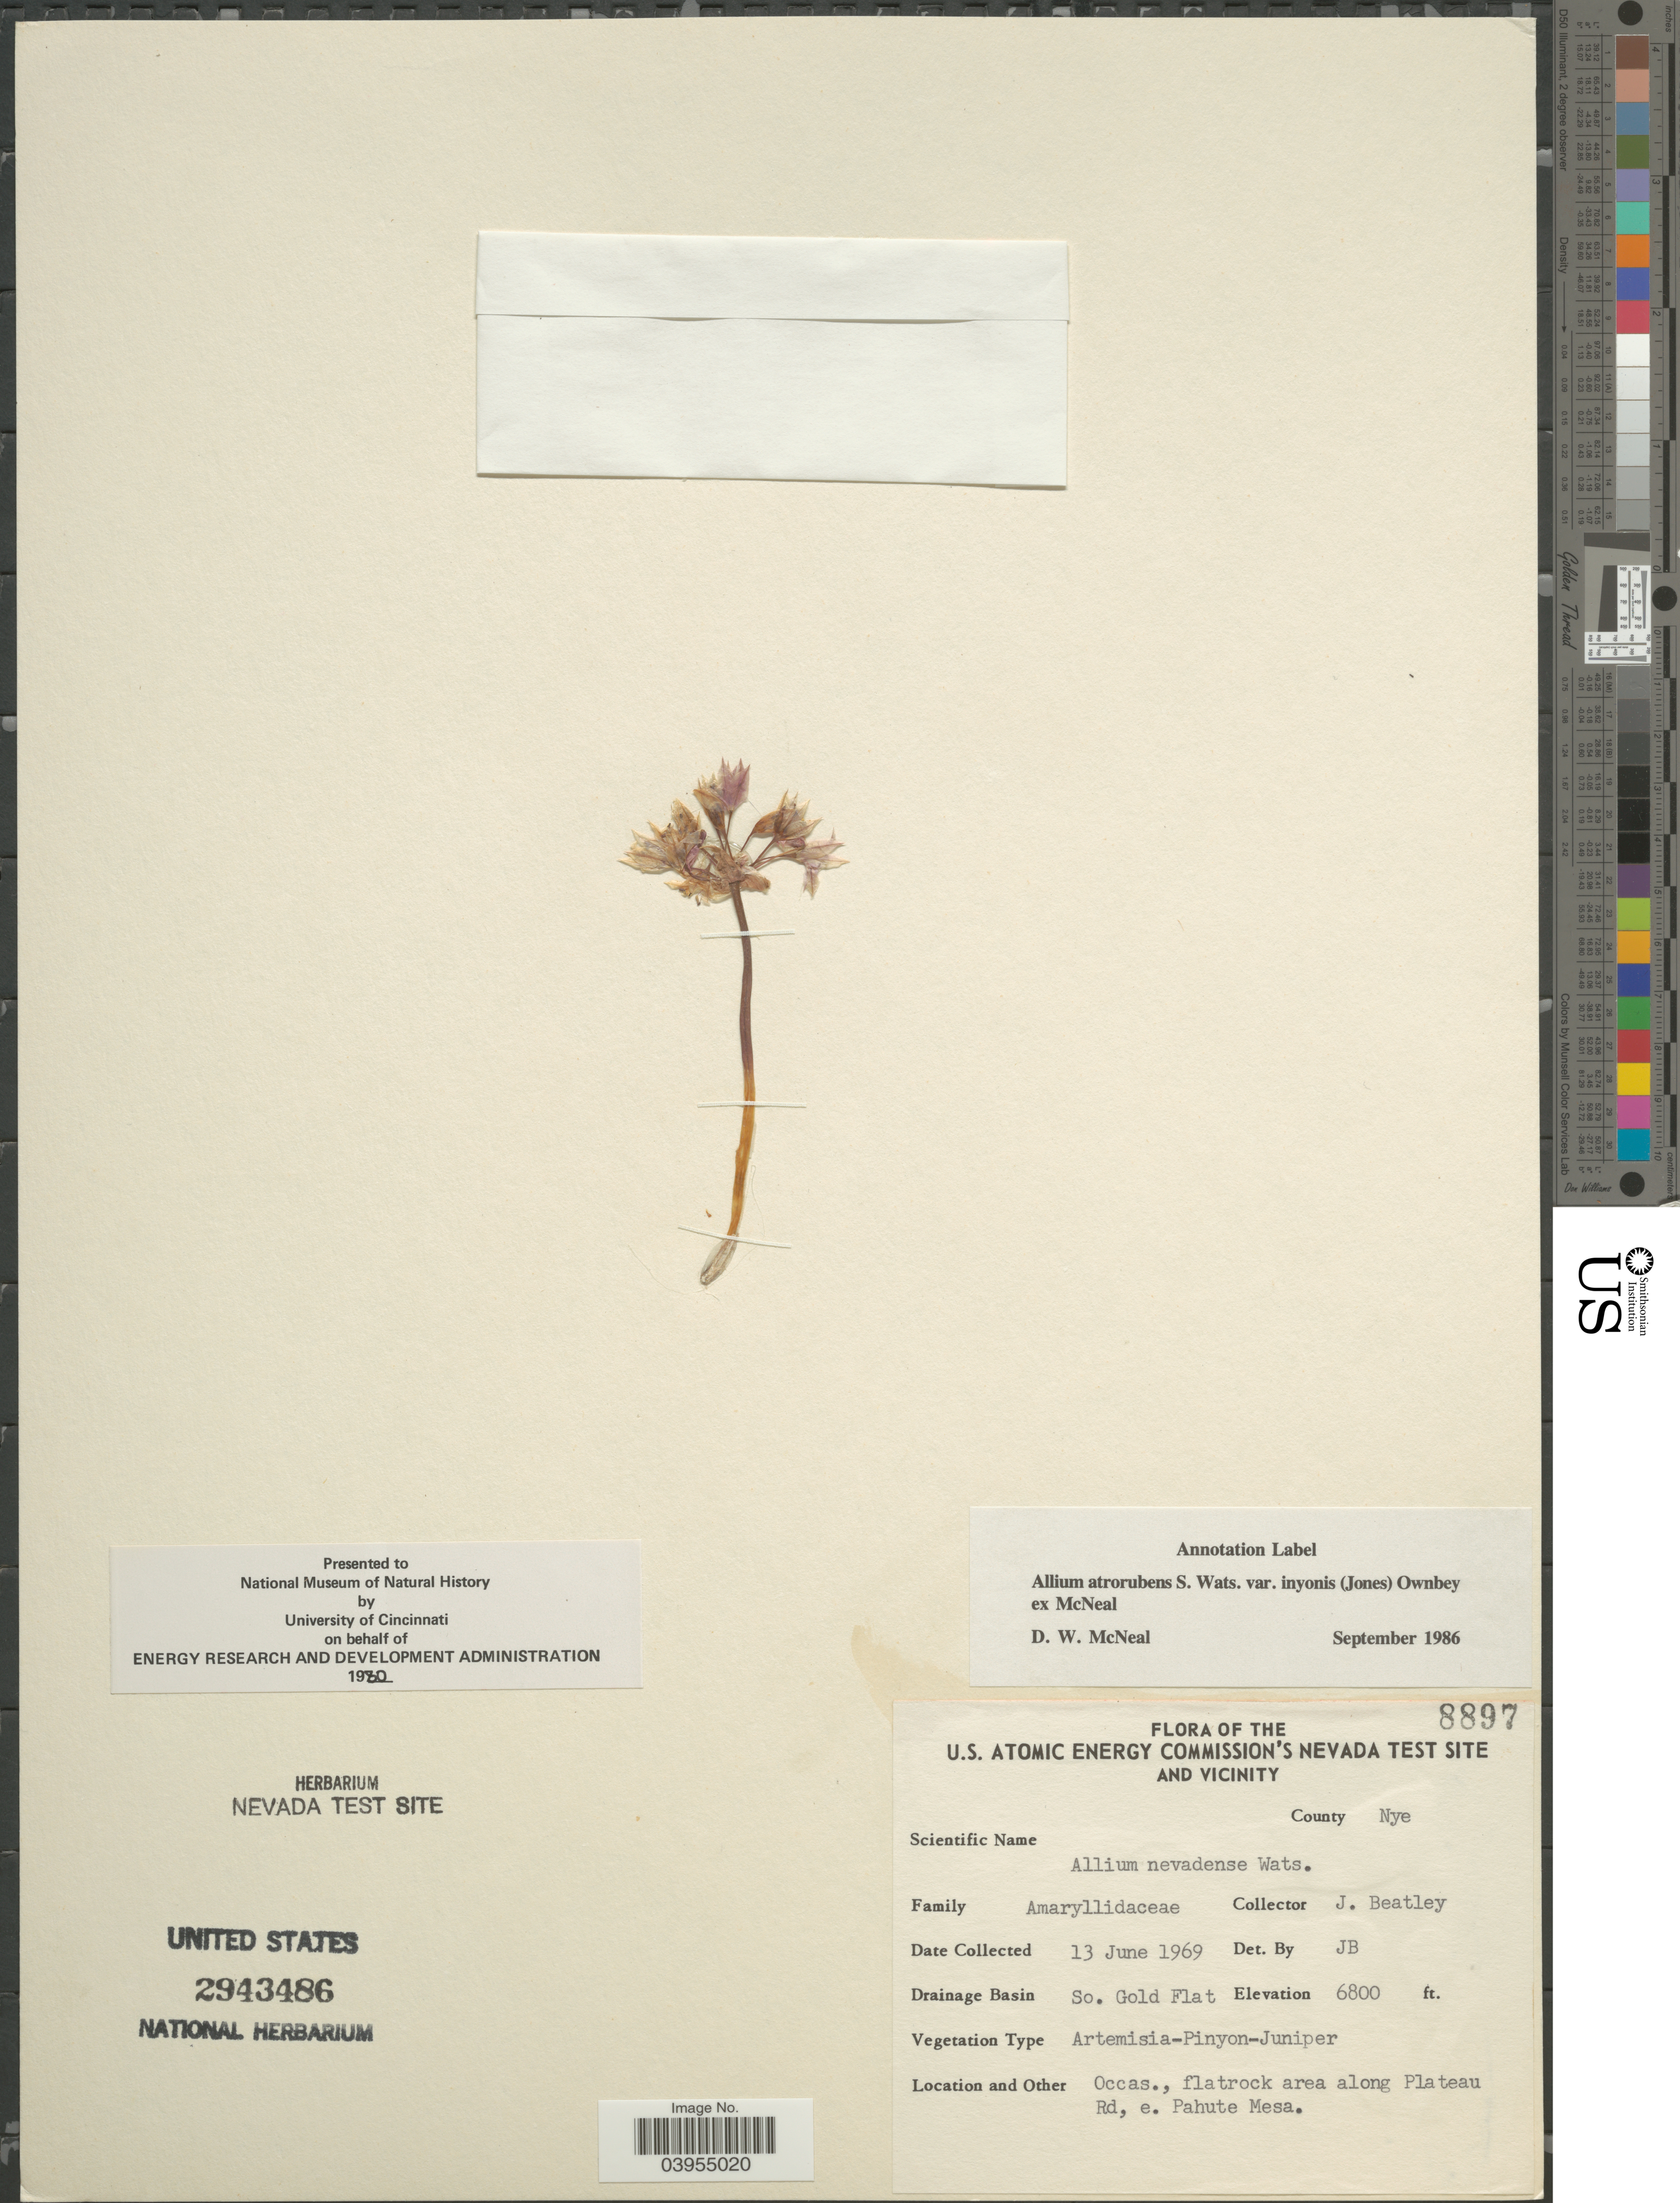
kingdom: Plantae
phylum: Tracheophyta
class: Liliopsida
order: Asparagales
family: Amaryllidaceae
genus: Allium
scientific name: Allium atrorubens var. inyonis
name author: (M.E. Jones) Ownbey & Aase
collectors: J. C. Beatley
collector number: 8897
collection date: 1969-06-13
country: United States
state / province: Nevada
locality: U.S. Atomic Energy Commission's Neveda Test Site and Vicinity. County Nye. Drainage Basin So. Gold Flat. Occas., flatrock area along Plateau Rd, e. Pahute Mesa.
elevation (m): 2073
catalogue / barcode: US 2943486